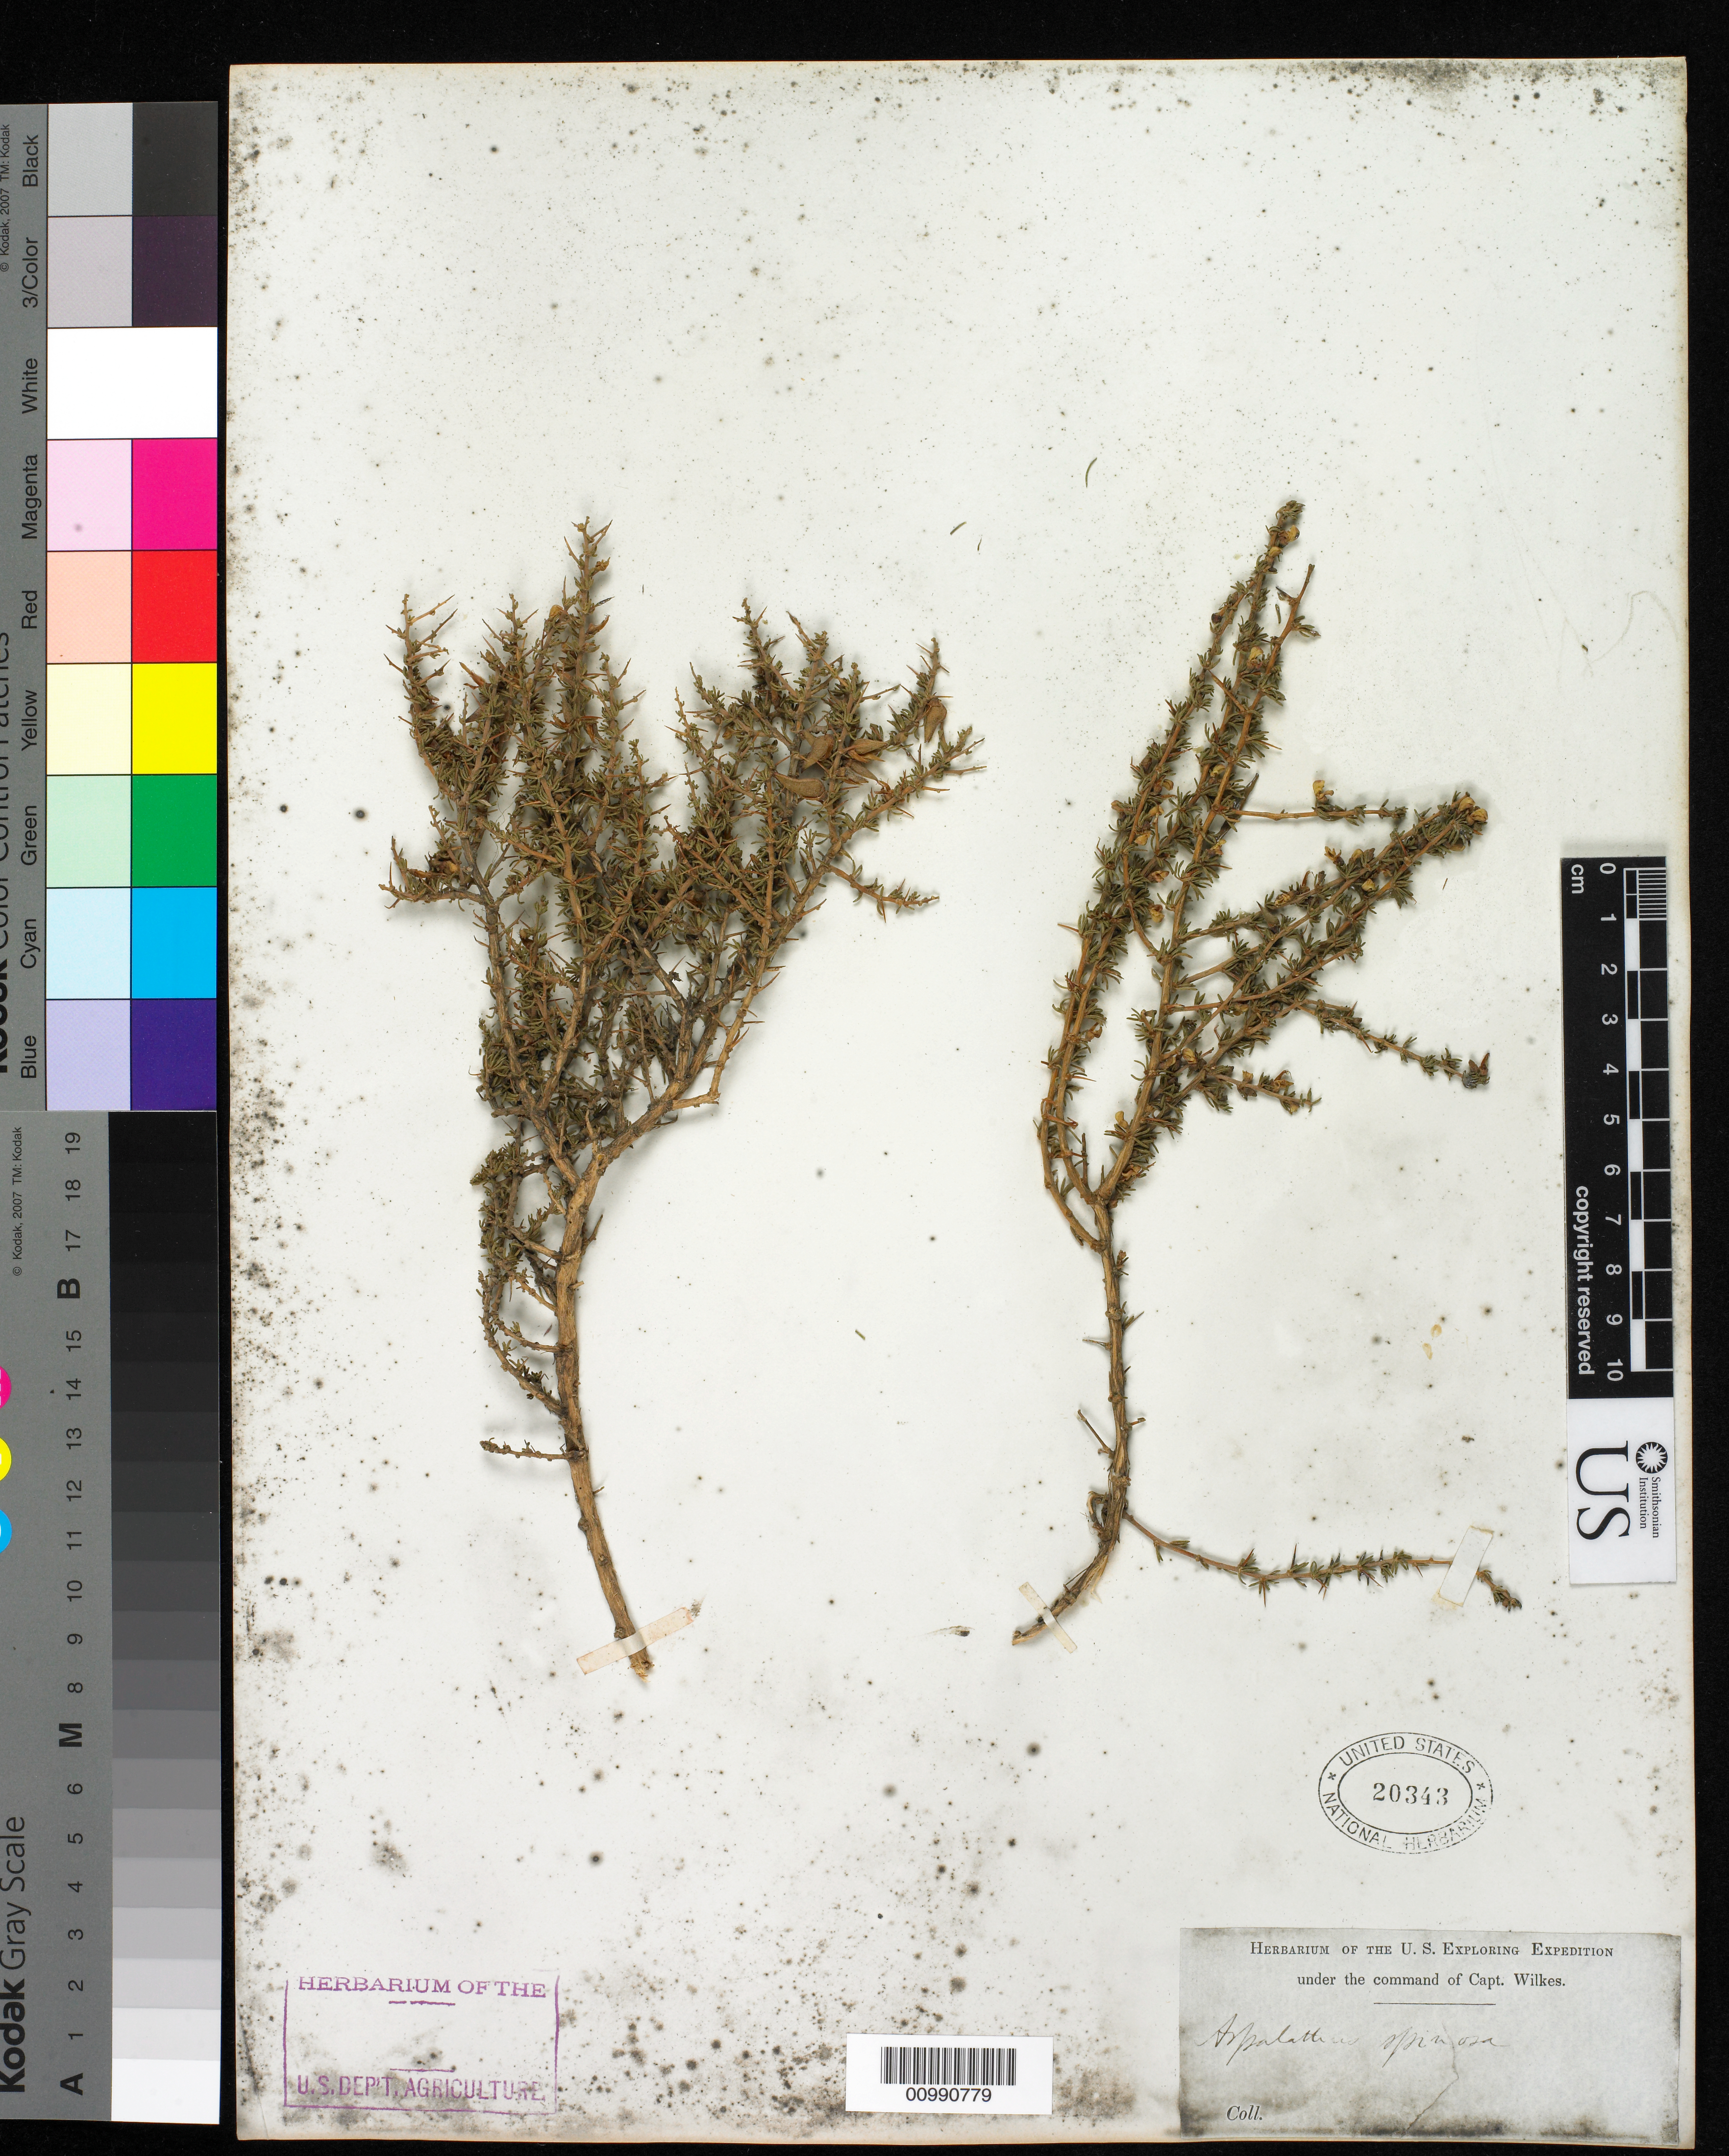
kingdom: Plantae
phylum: Tracheophyta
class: Magnoliopsida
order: Fabales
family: Fabaceae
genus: Aspalathus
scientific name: Aspalathus spinosa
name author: L.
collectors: Wilkes Explor. Exped.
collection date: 1838/1842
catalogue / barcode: US 20343